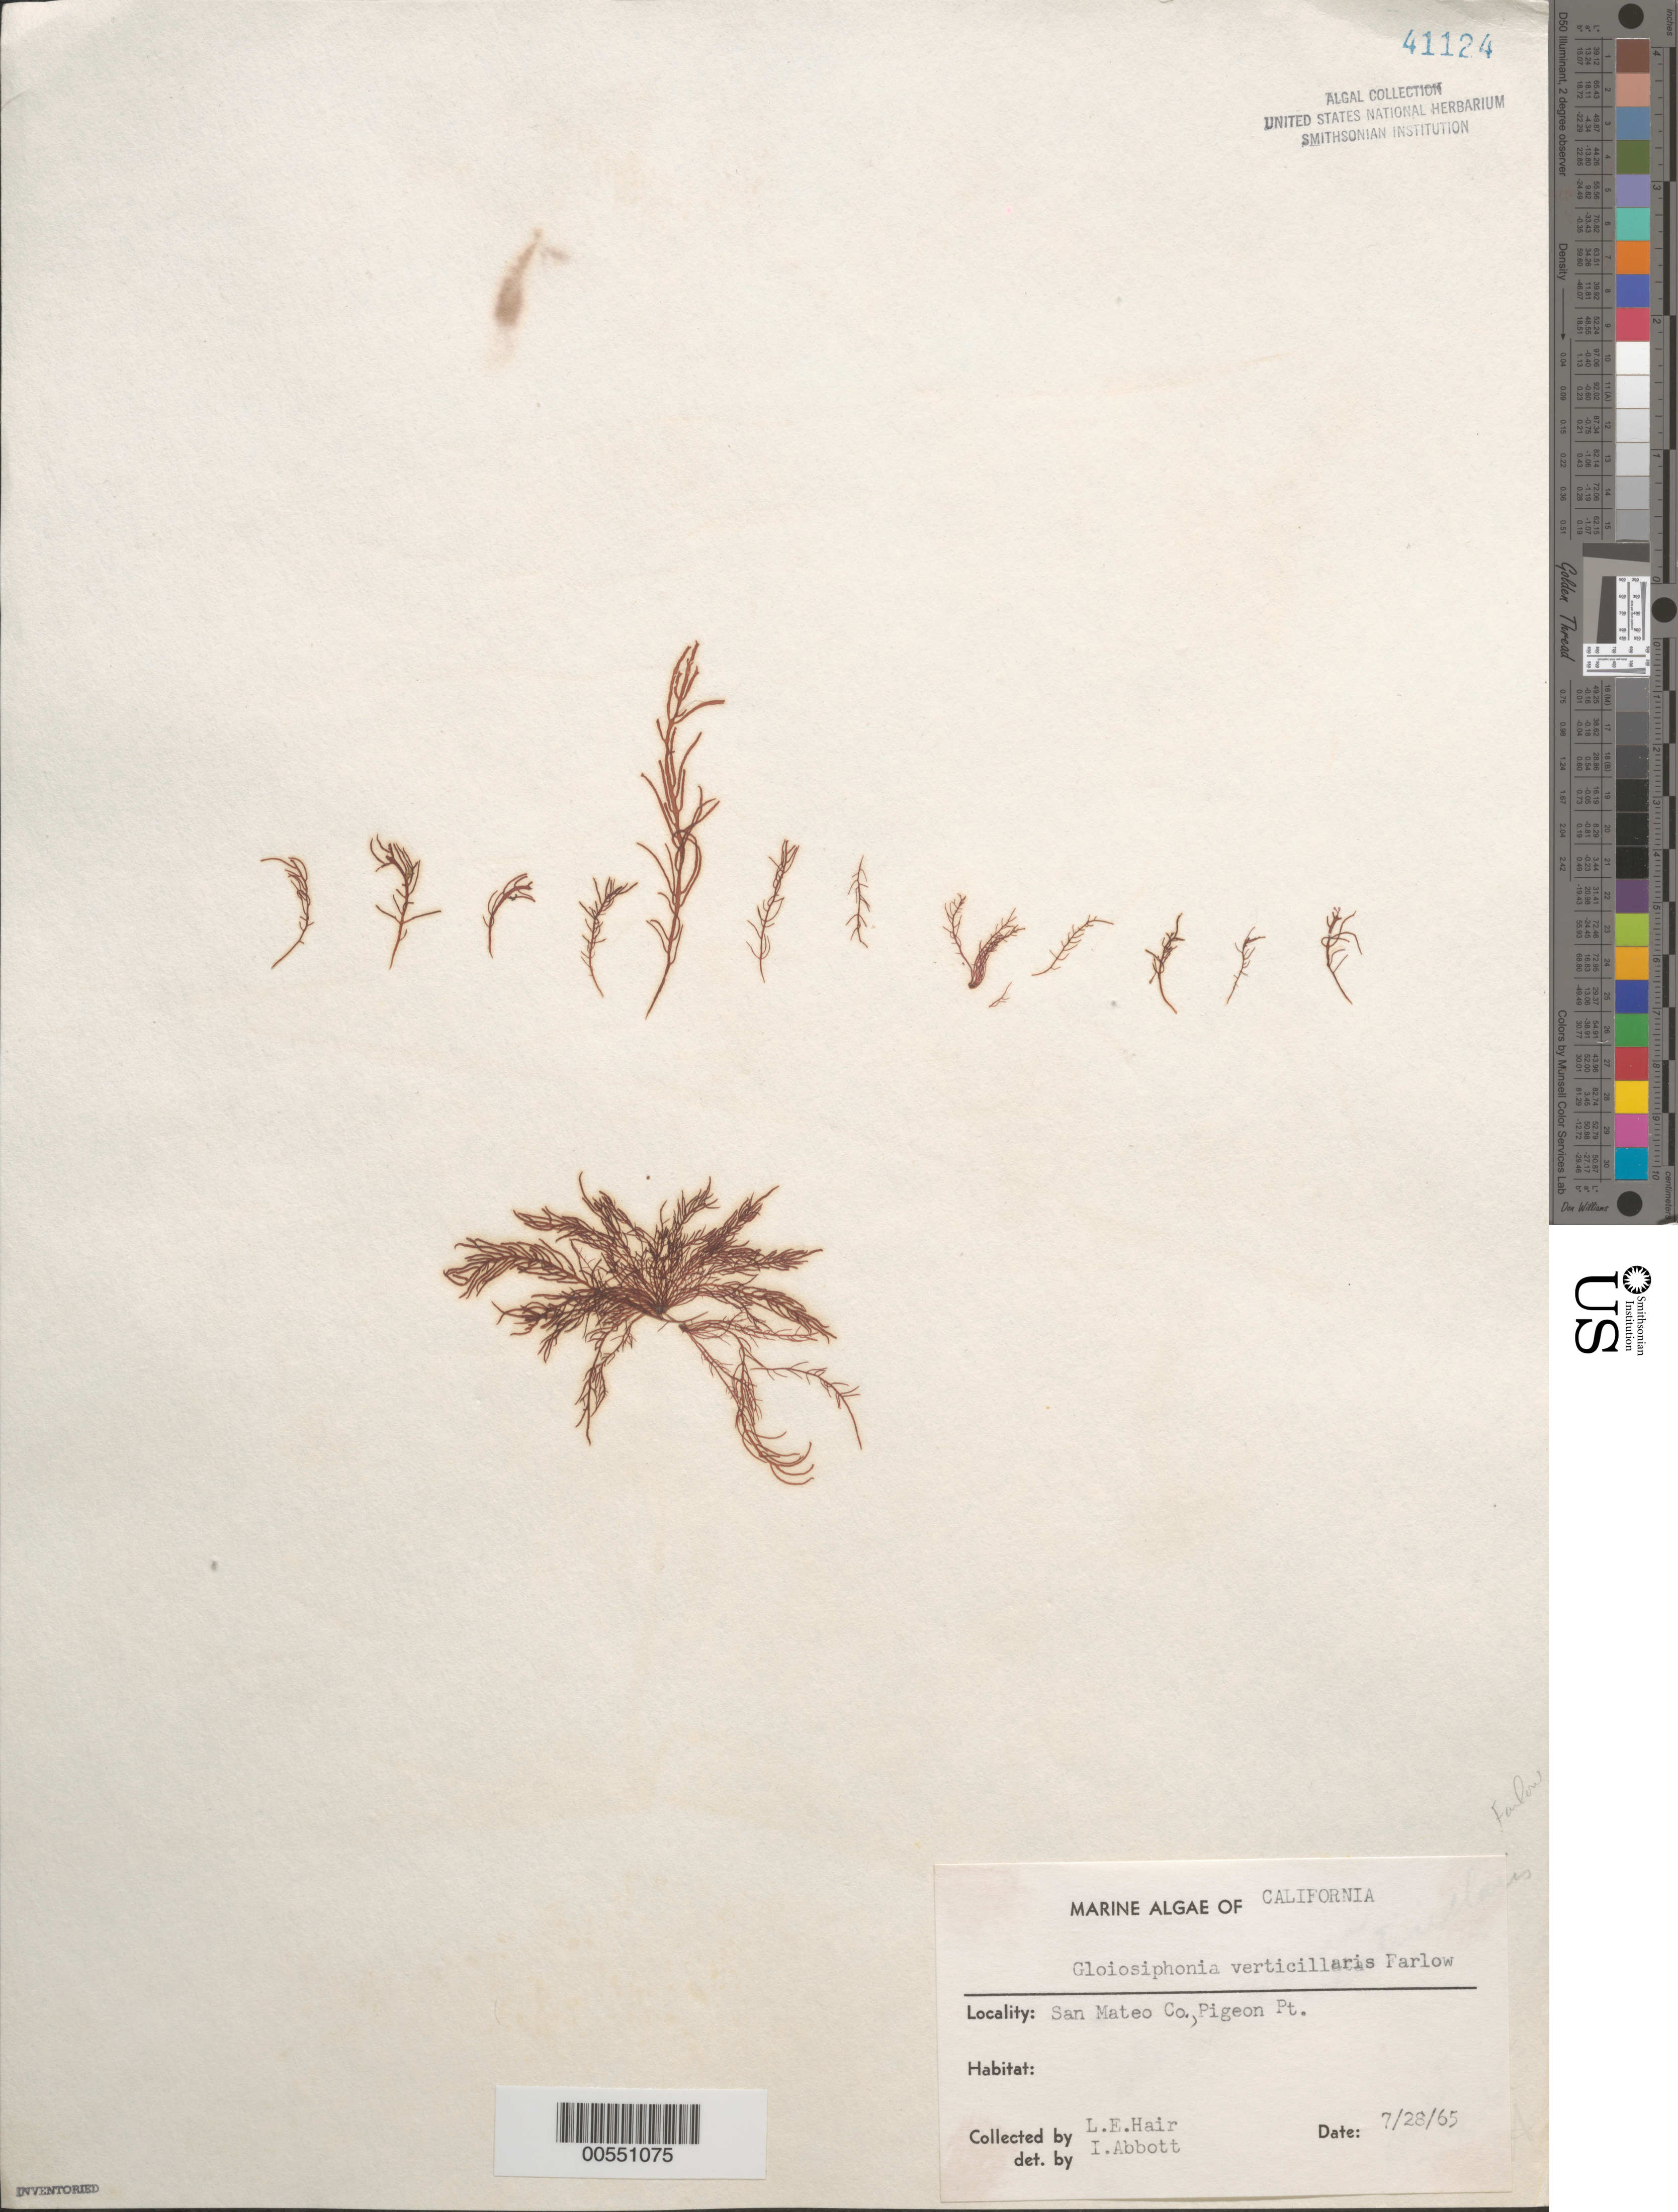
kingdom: Plantae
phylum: Rhodophyta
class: Florideophyceae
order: Gigartinales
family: Gloiosiphoniaceae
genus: Gloiosiphonia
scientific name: Gloiosiphonia verticillaris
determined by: Abbott, Isabella A.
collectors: L. Hair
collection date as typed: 28 Jul 1965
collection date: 1965-07-28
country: United States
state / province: California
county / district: San Mateo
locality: Pigeon Point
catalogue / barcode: US 41124